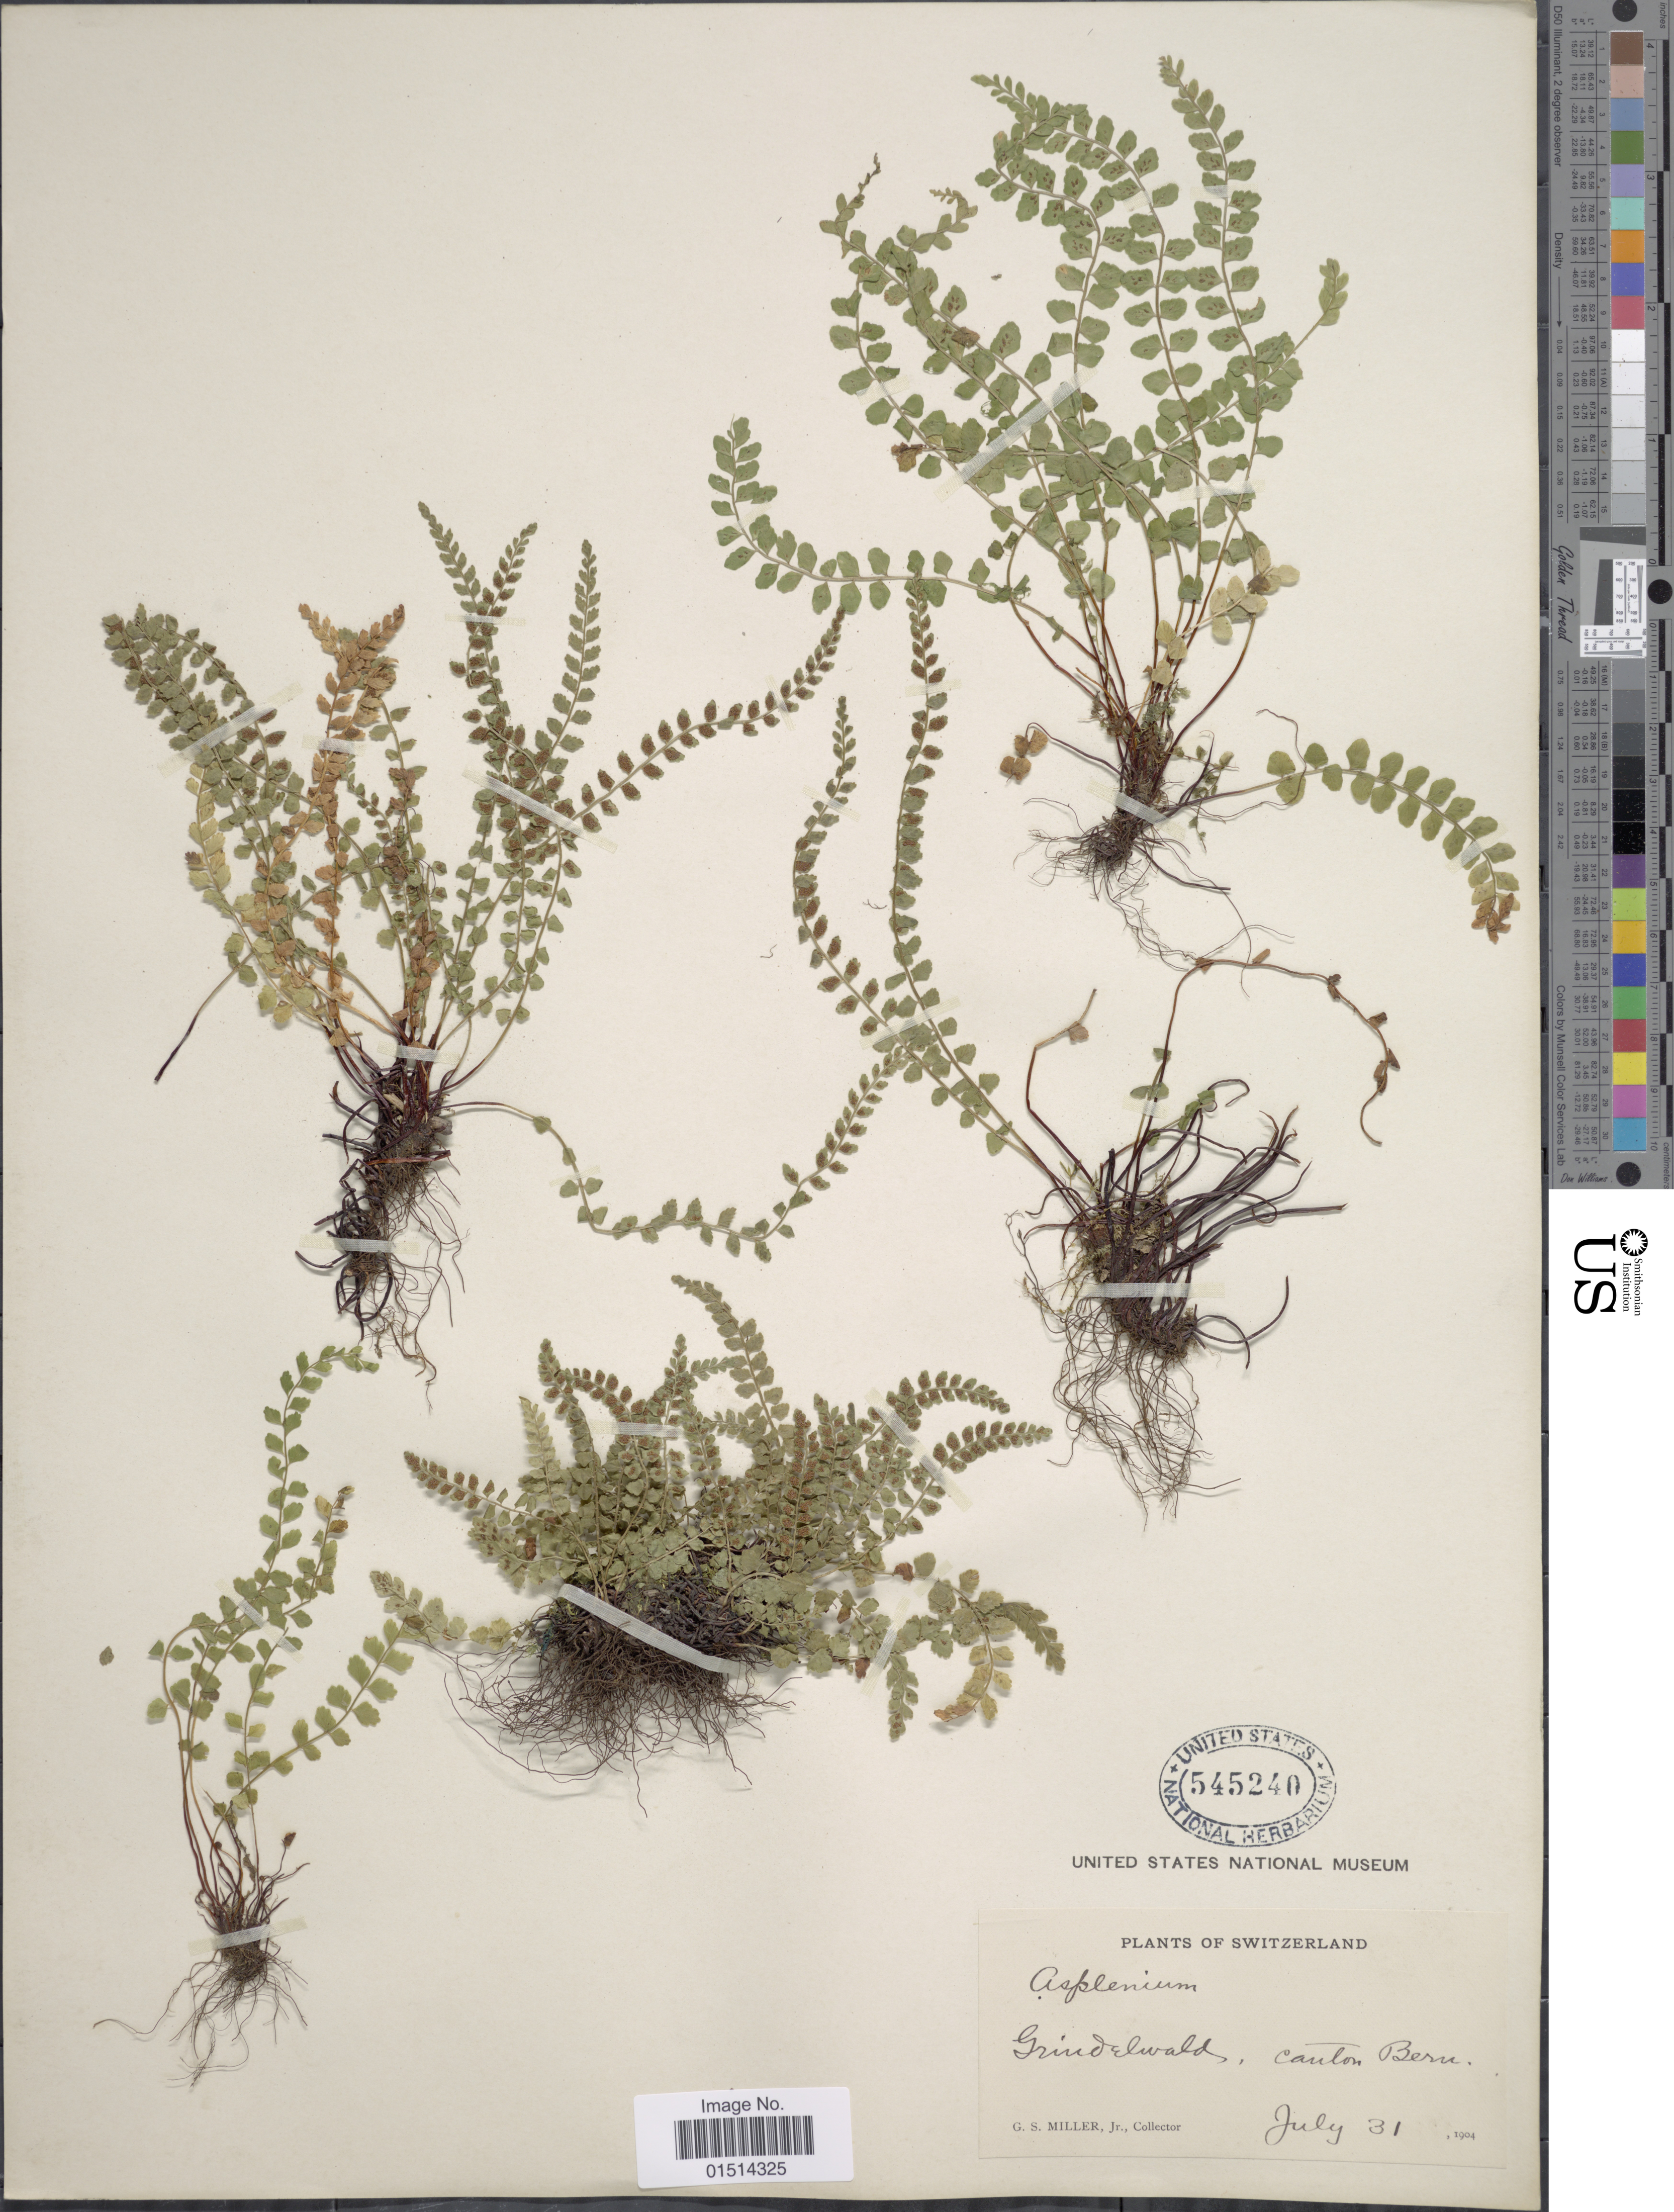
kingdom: Plantae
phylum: Tracheophyta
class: Polypodiopsida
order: Polypodiales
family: Aspleniaceae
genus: Asplenium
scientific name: Asplenium viride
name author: Huds.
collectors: G. S. Miller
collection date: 1904-07-31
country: Switzerland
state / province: Bern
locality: Grindewald, Canton Bern.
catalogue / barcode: US 545240